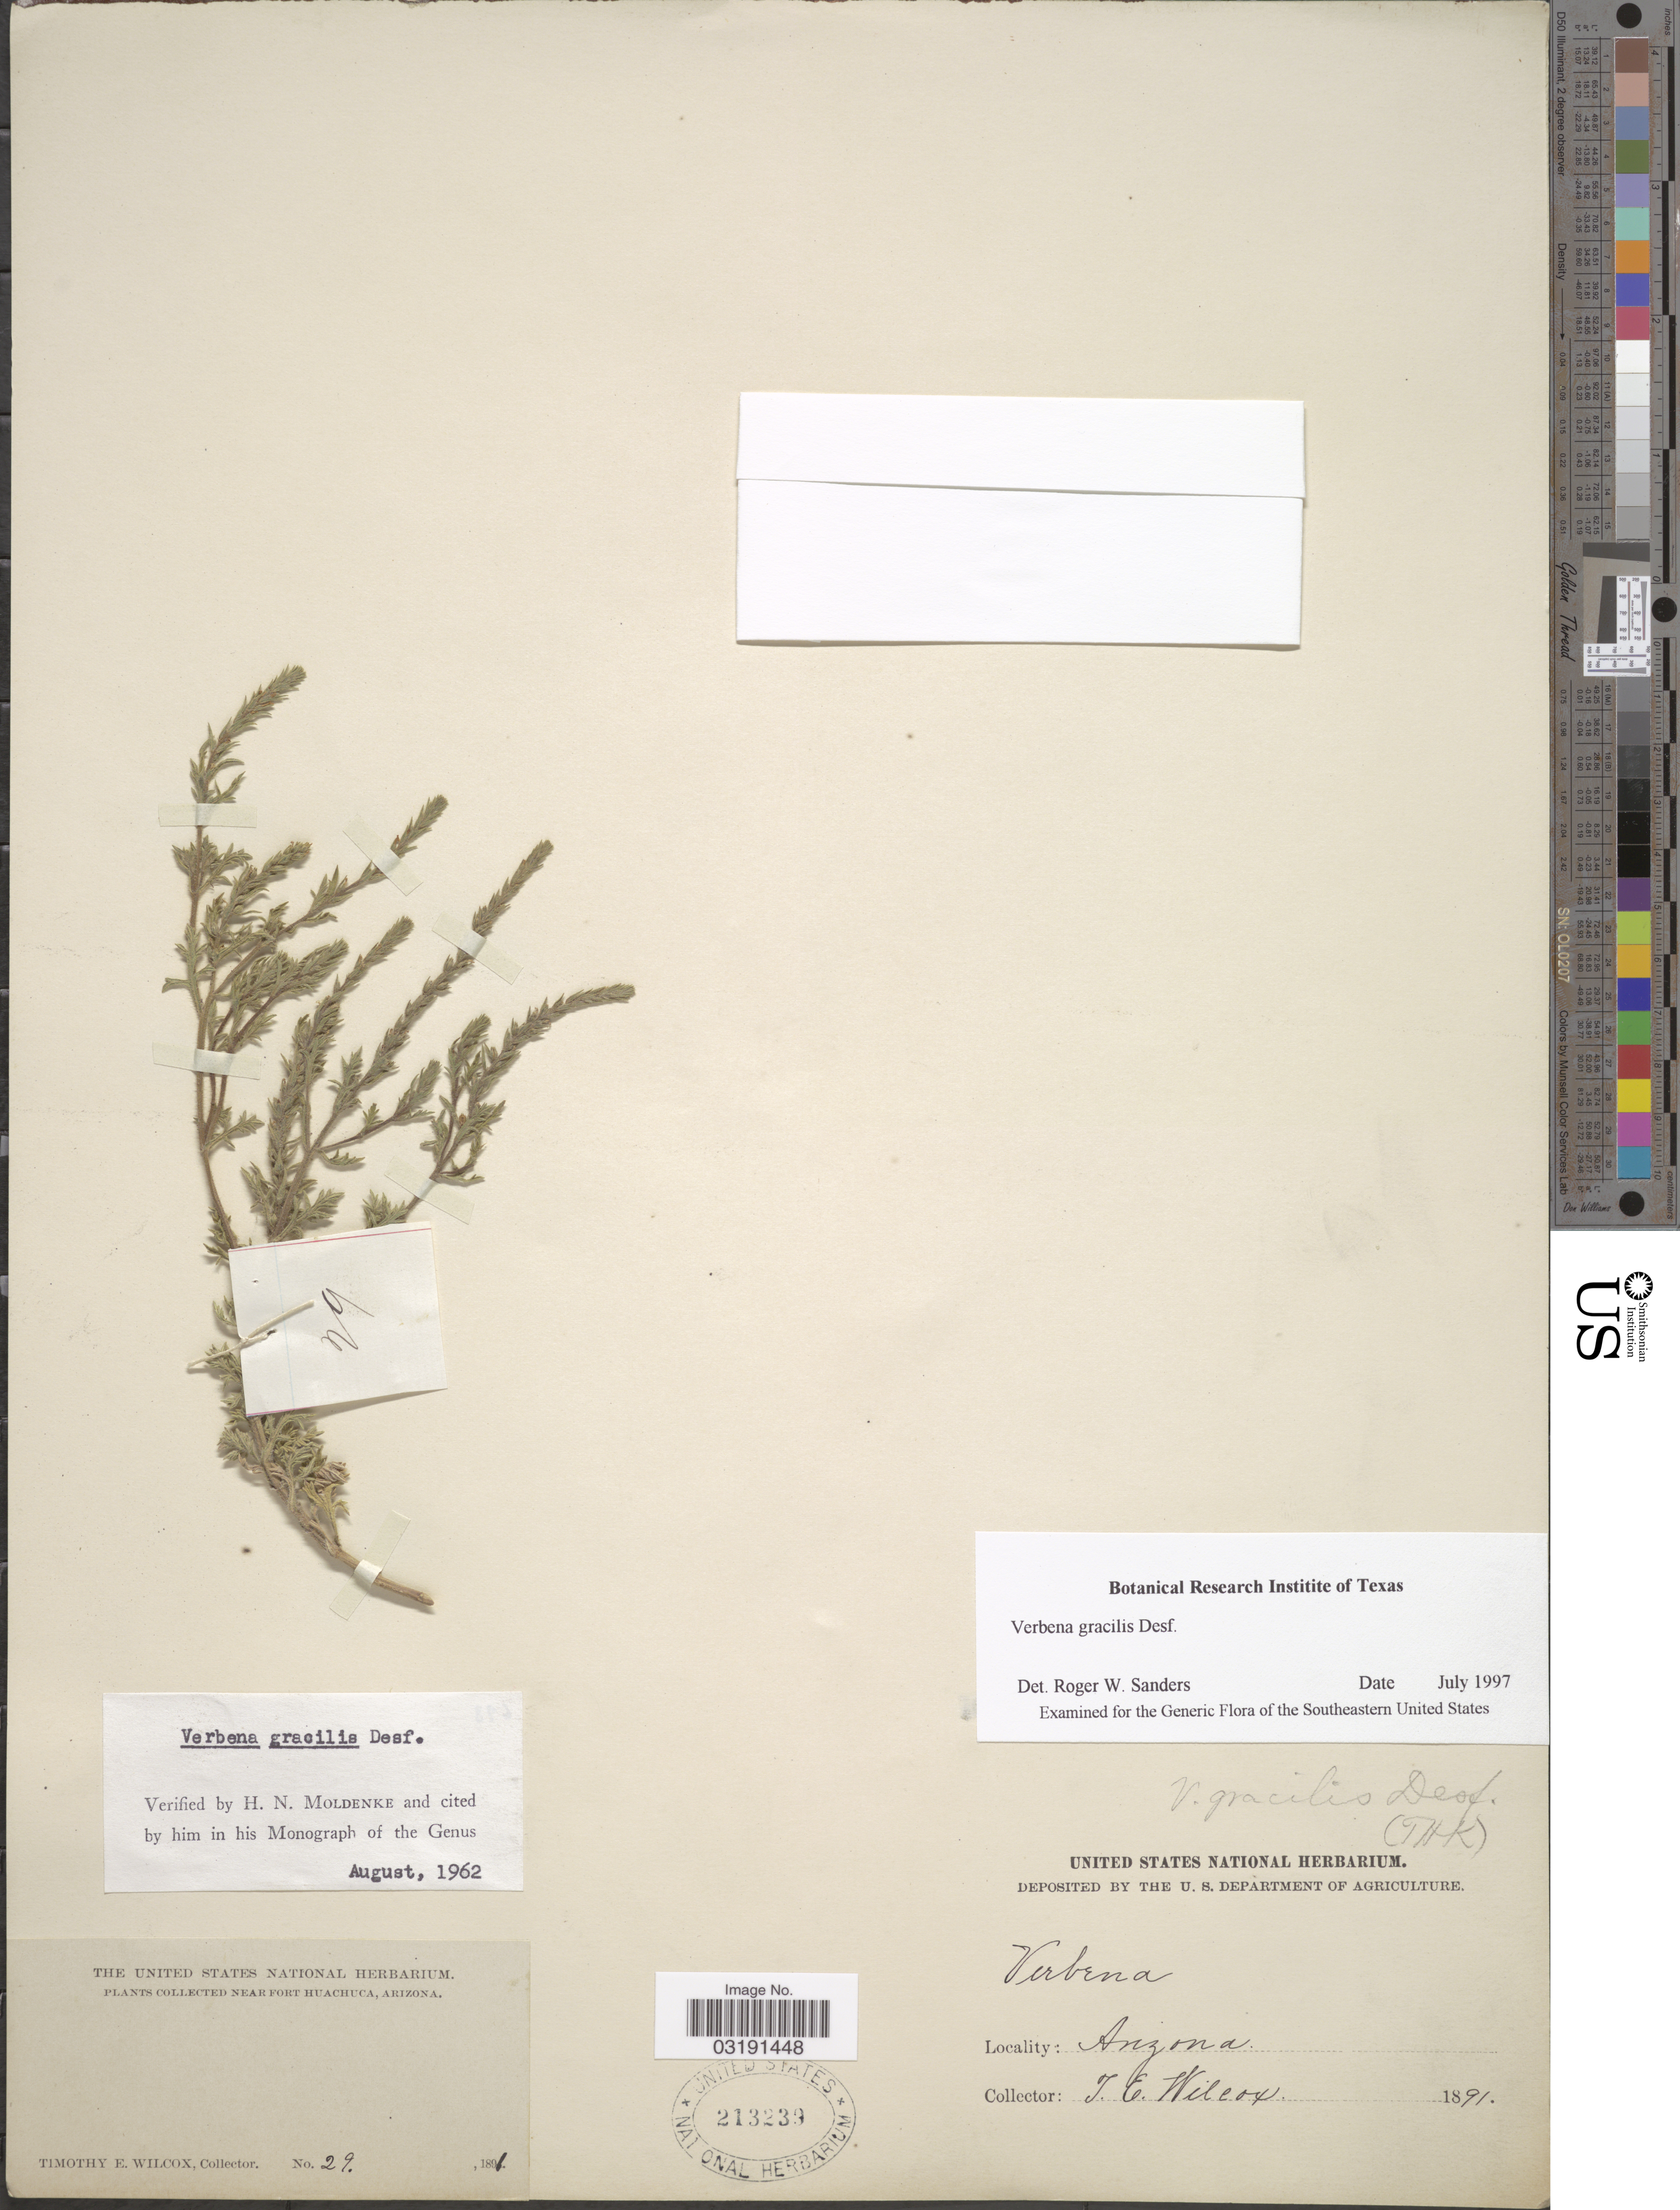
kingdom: Plantae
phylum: Tracheophyta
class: Magnoliopsida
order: Lamiales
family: Verbenaceae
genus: Verbena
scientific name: Verbena gracilis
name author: Desf.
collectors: T. E. Wilcox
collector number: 29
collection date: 1891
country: United States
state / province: Arizona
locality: Near Fort Huachuca.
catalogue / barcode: US 213239